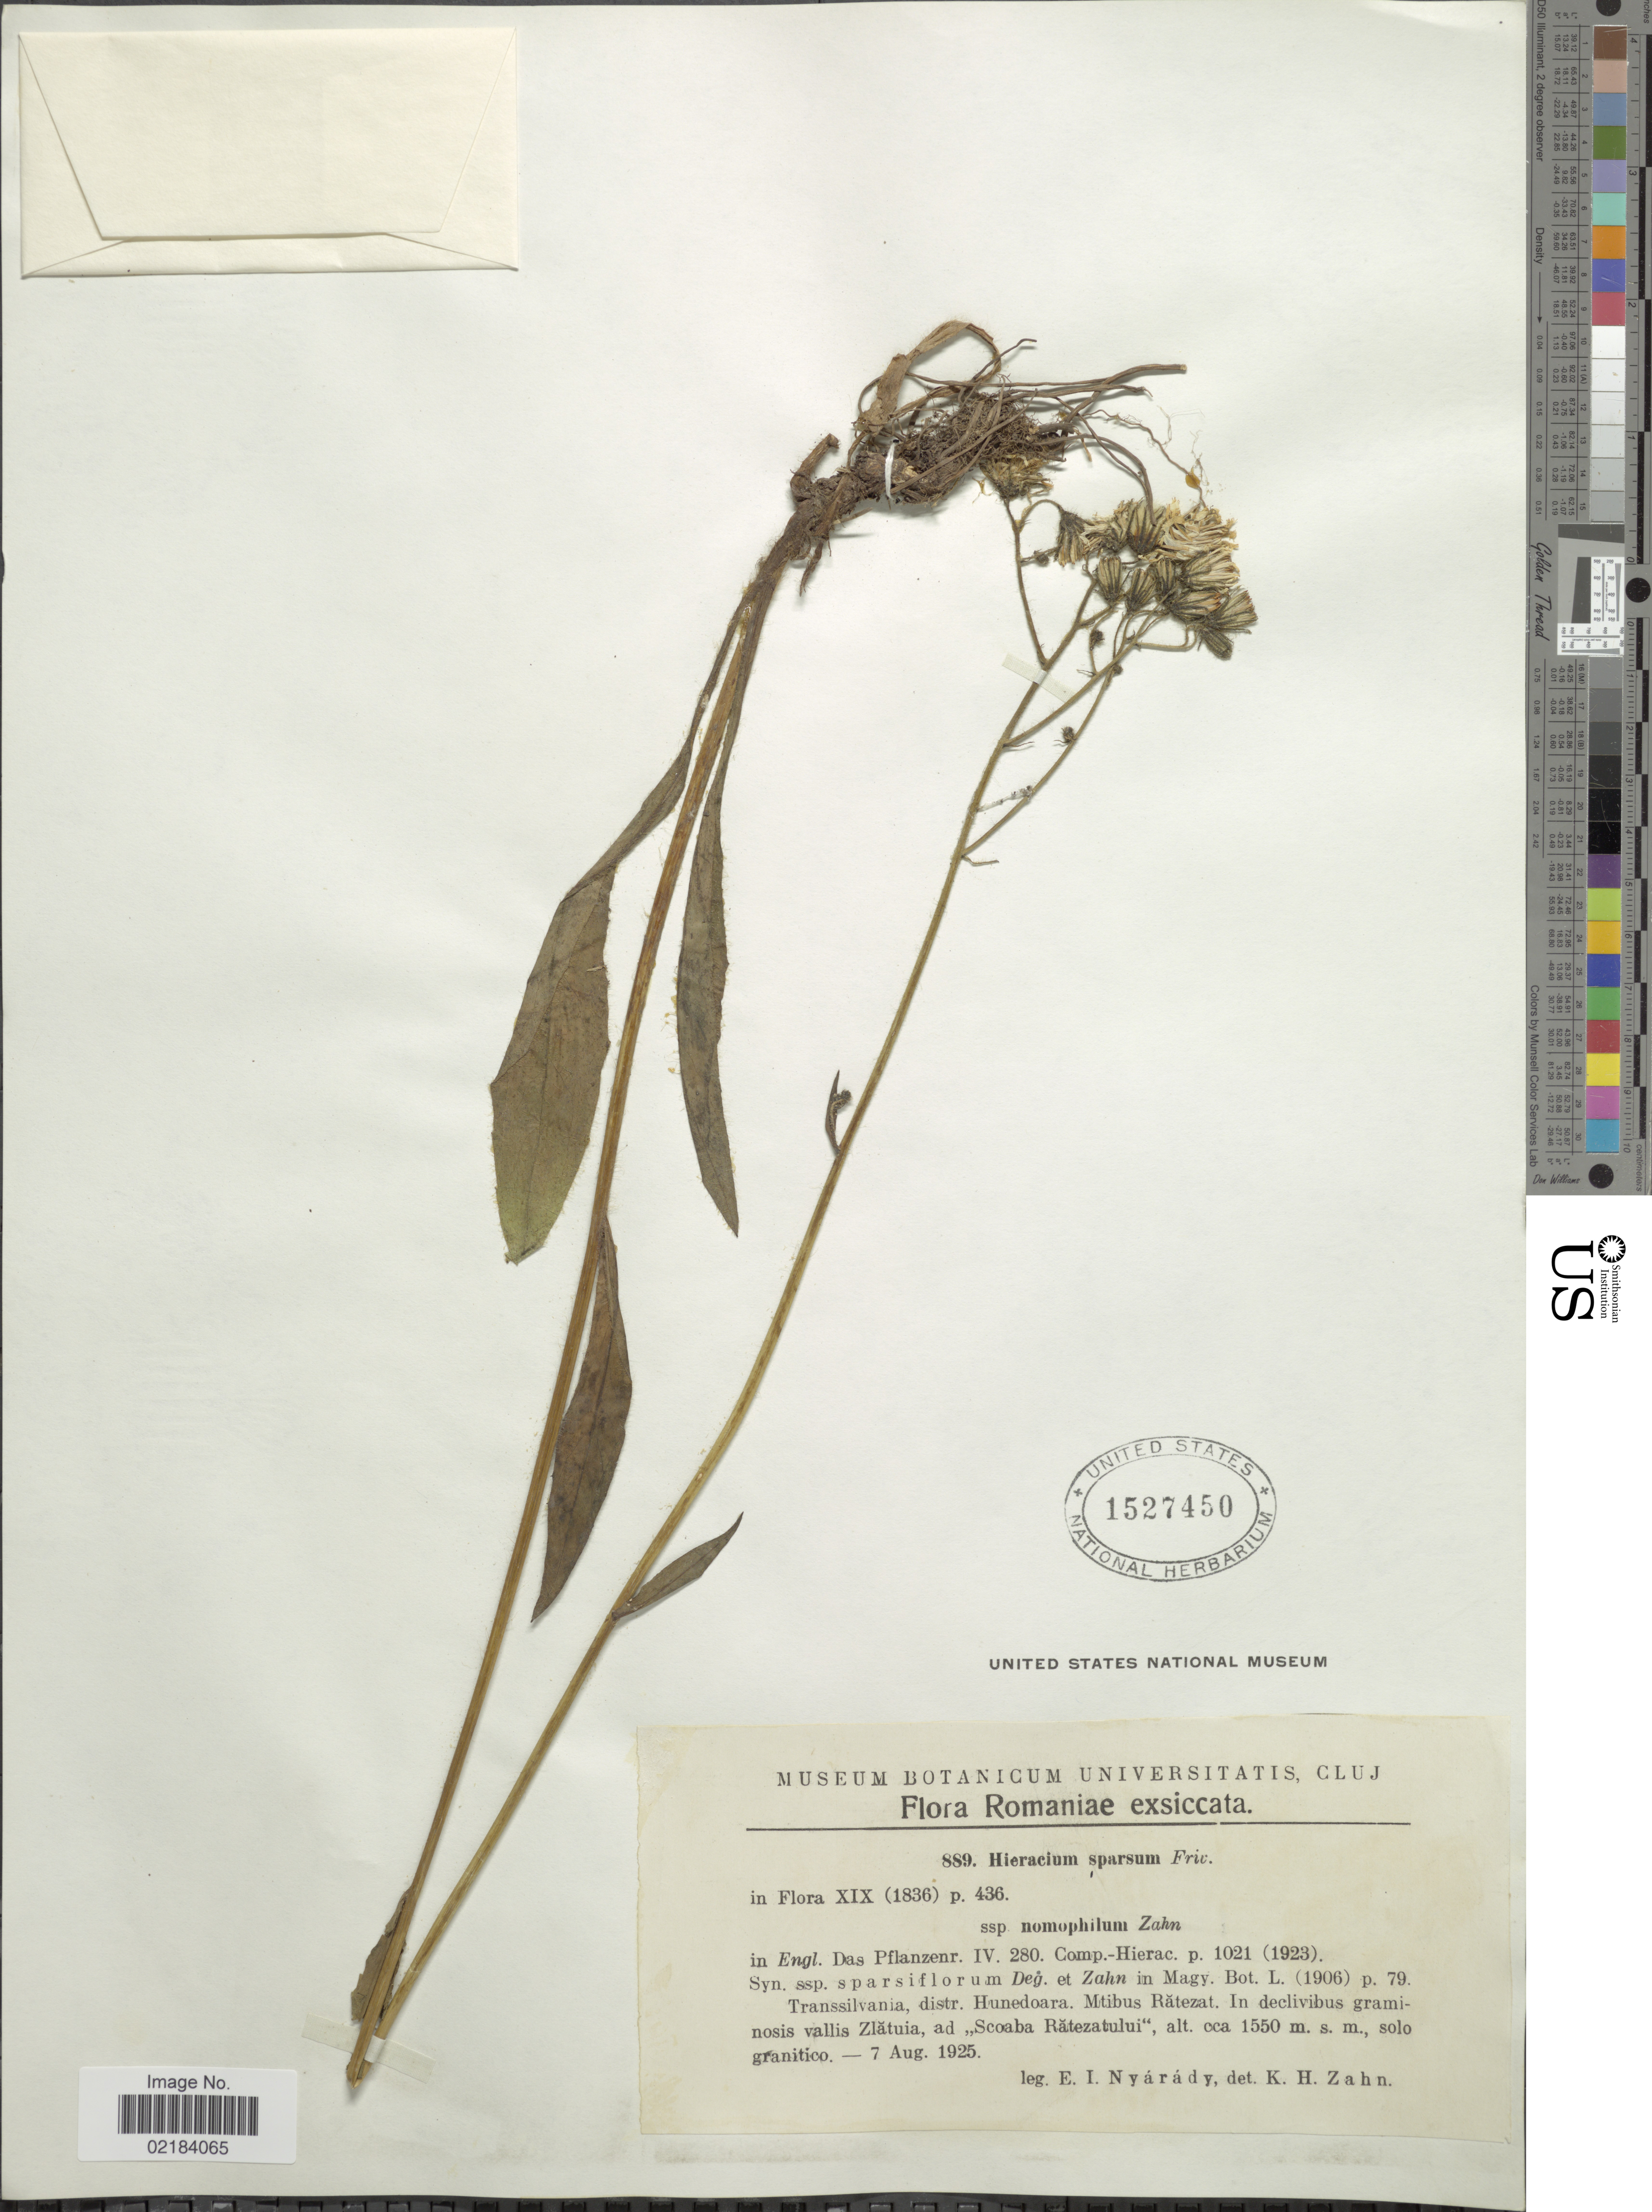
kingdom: Plantae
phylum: Tracheophyta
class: Magnoliopsida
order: Asterales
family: Asteraceae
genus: Hieracium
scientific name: Hieracium sparsum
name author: Friv.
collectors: E. Nyárády & K. Zahn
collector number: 889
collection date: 1925-08-07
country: Romania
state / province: Hunedoara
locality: Transsilvania, distr. Hunedoara. Mtibus Ratezat. In declivibus graminosis vallis Zlatuia, ad ,,Scoaba Ratezatului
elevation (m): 1550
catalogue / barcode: US 1527450